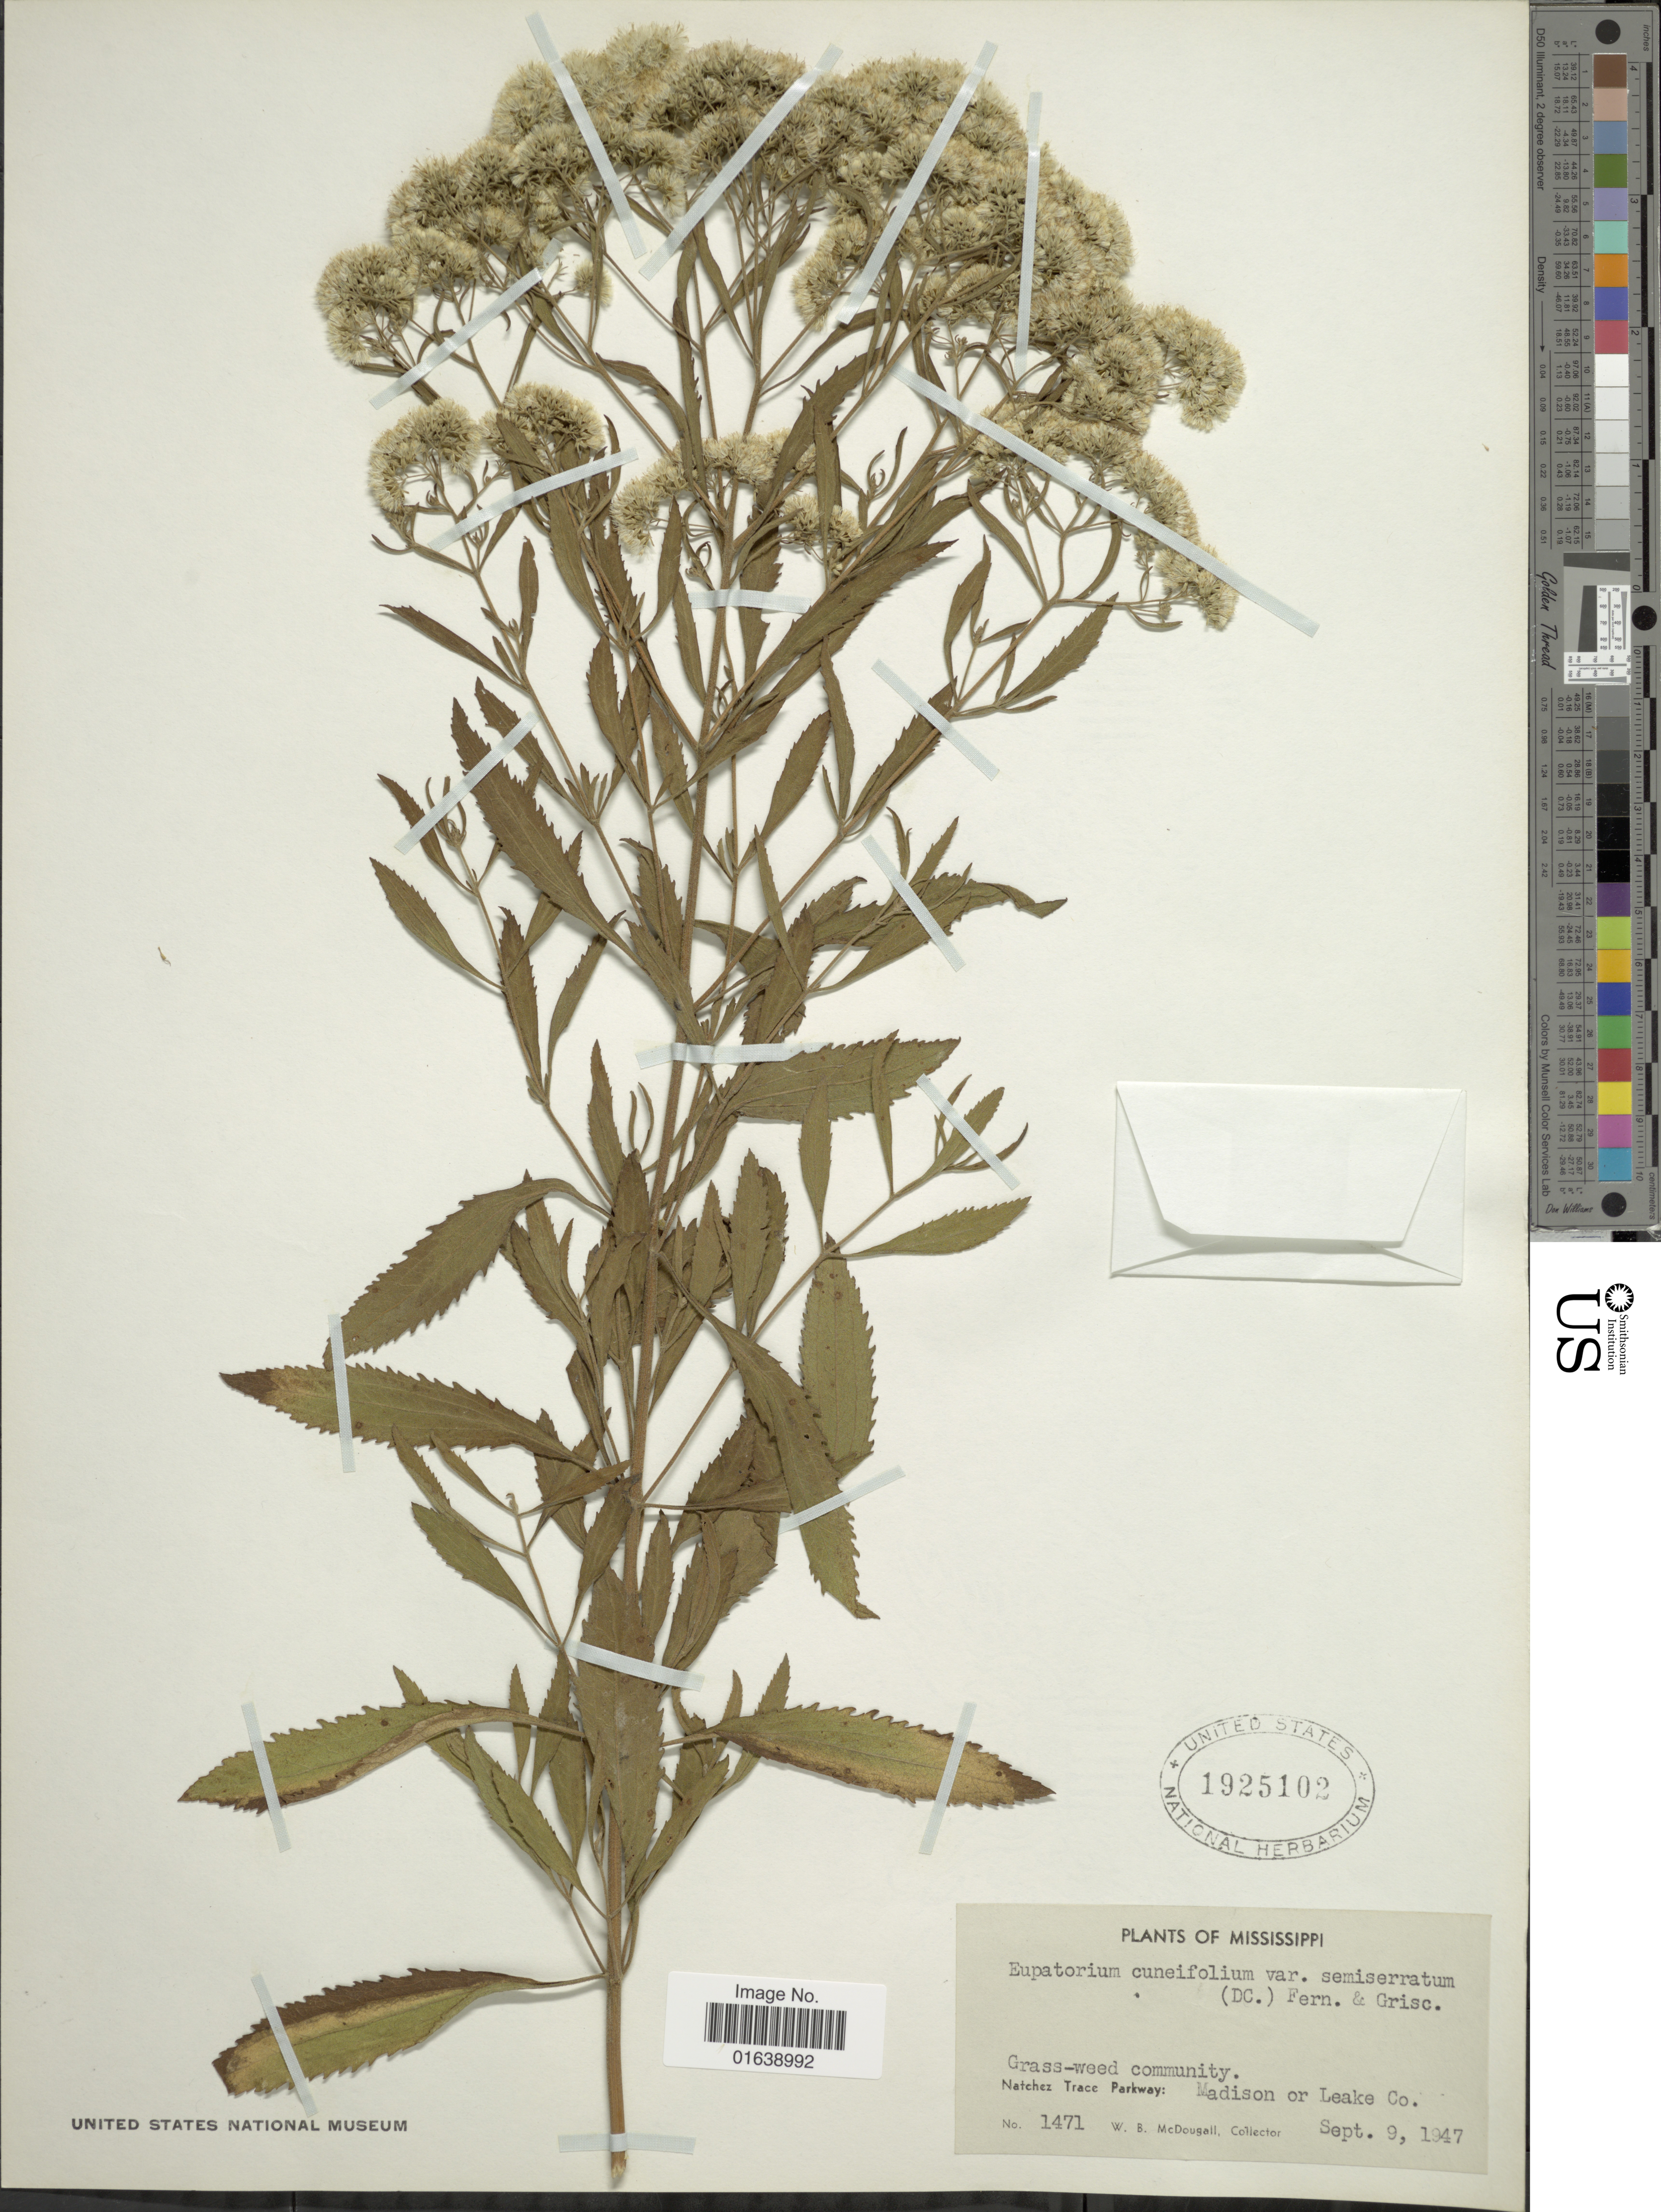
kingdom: Plantae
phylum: Tracheophyta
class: Magnoliopsida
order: Asterales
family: Asteraceae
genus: Eupatorium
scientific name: Eupatorium cuneifolium var. semiserratum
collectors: W. B. McDougall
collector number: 1471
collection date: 1947-09-09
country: United States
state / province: Mississippi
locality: Mississippi. Natchez Trace Parkway: Madison or Leake Co. Grass Wees Community.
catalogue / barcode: US 1925102